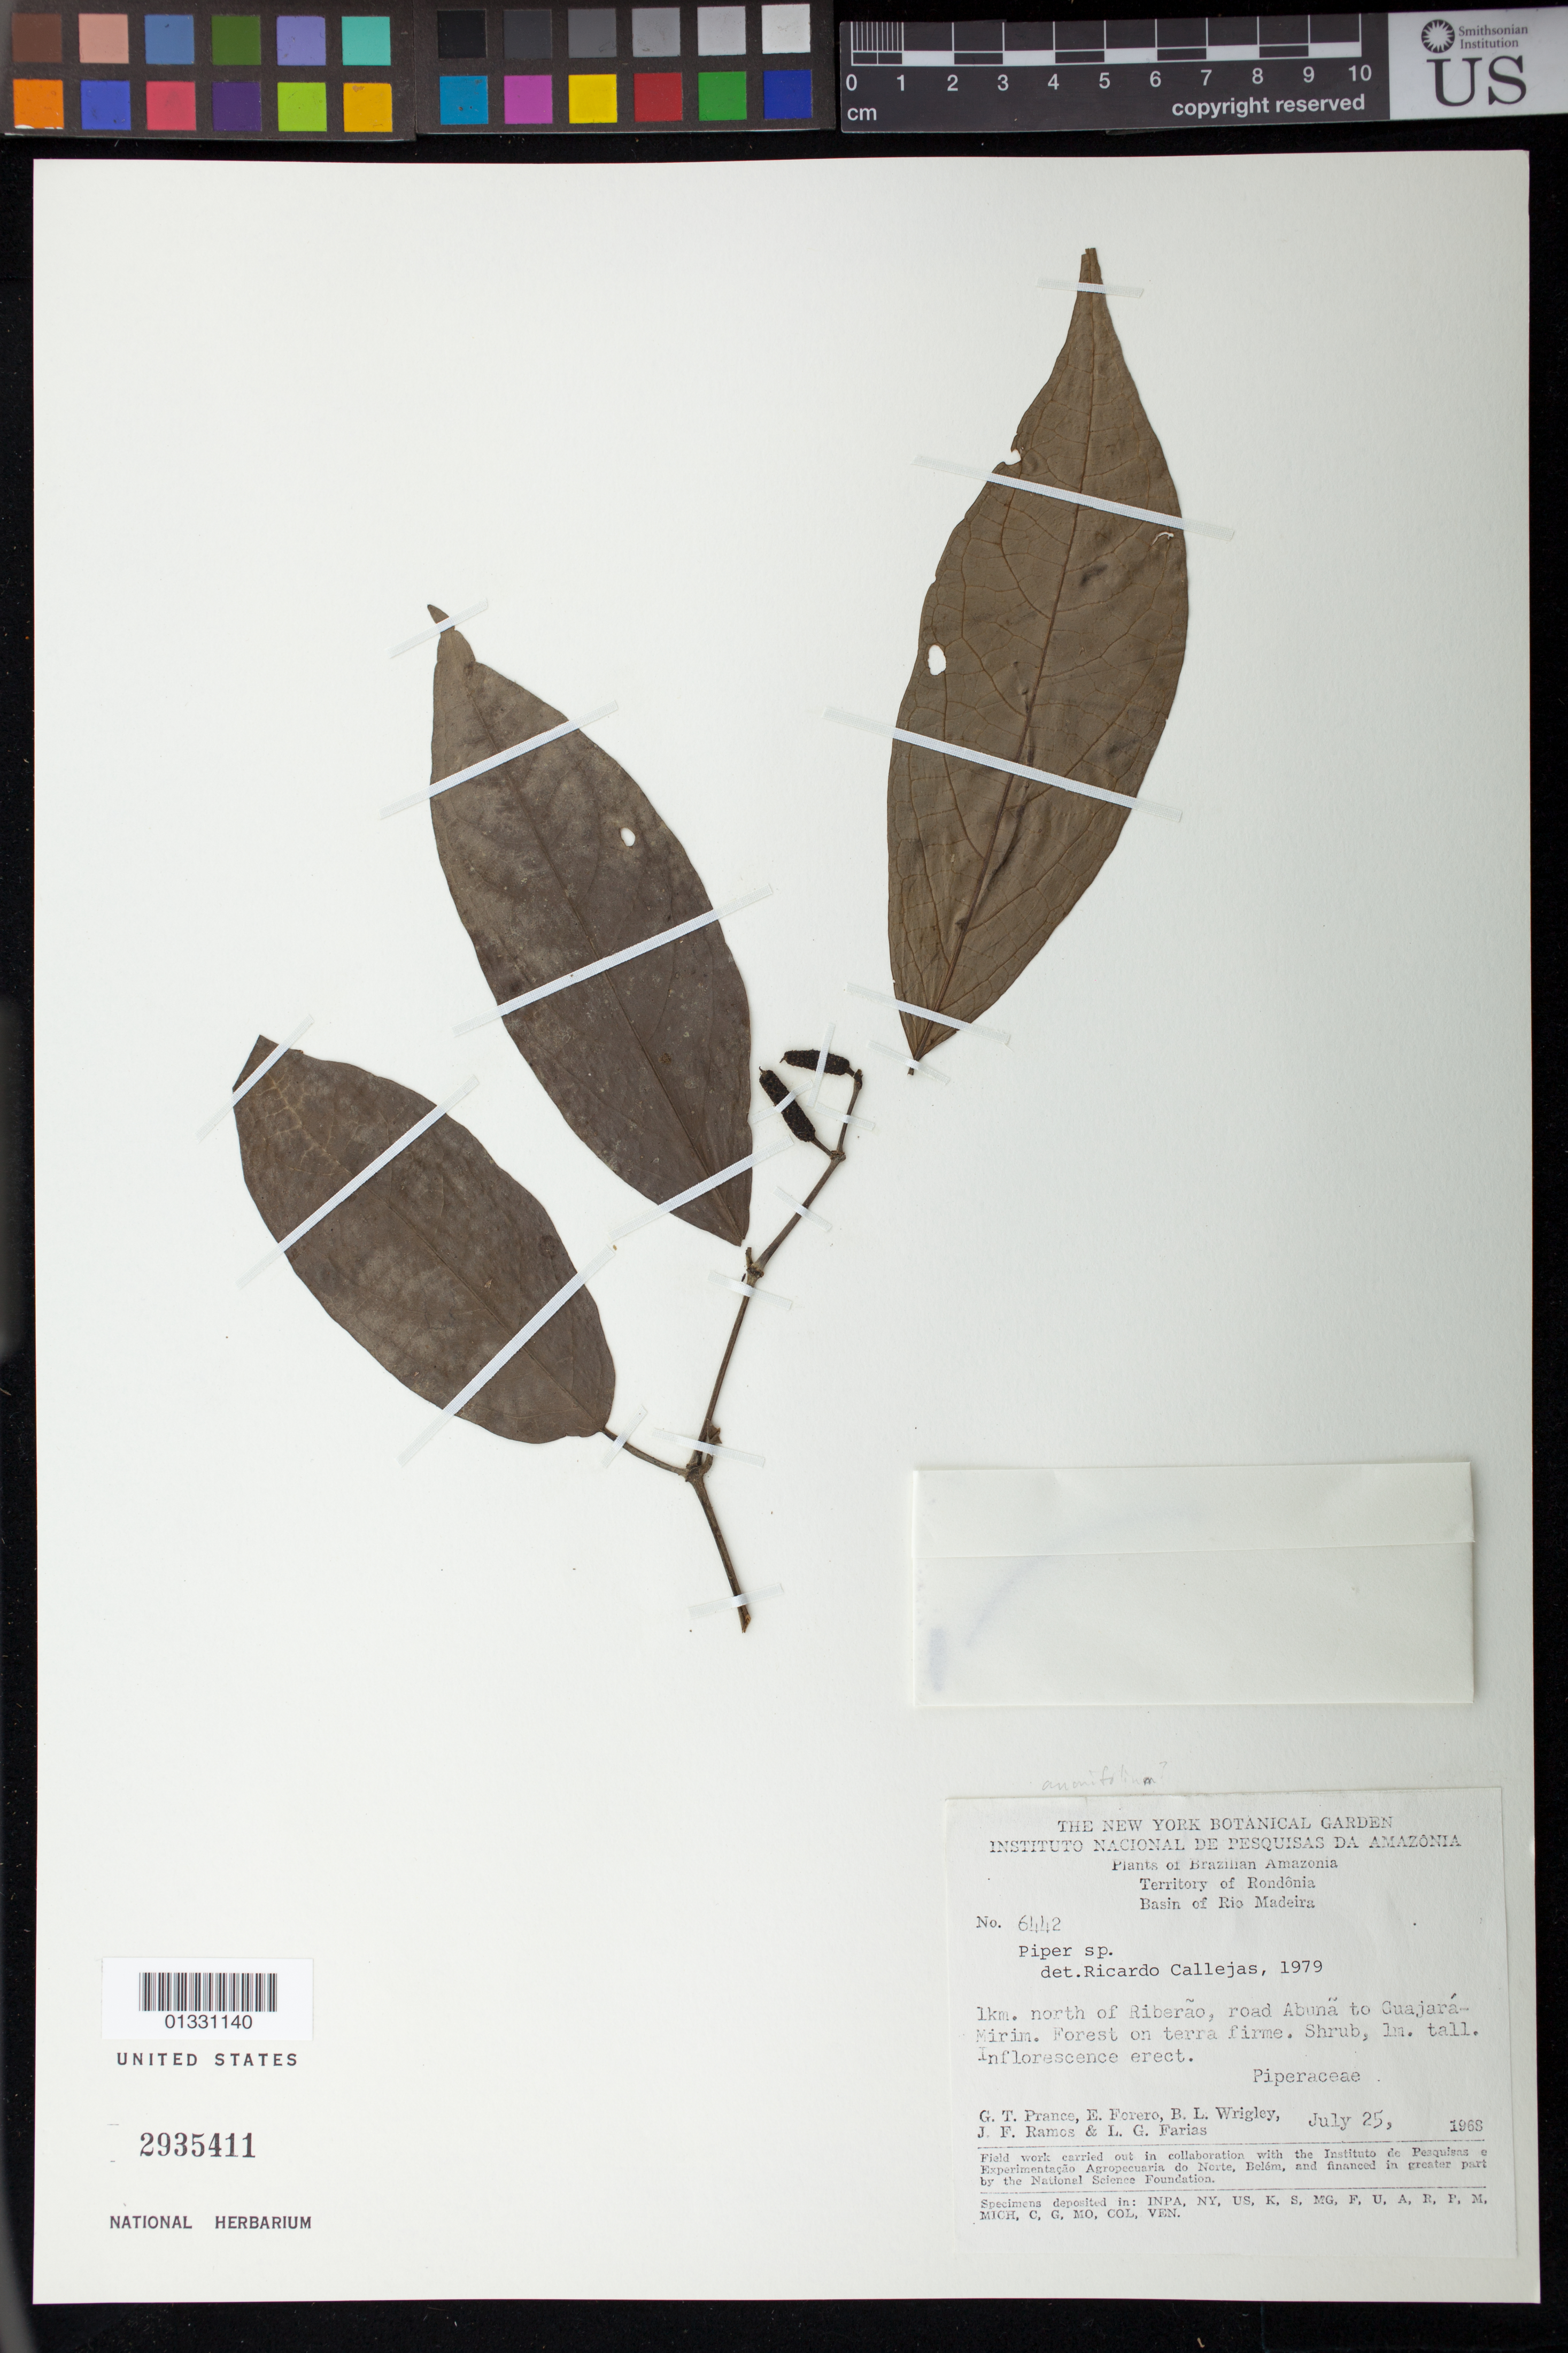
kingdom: Plantae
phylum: Tracheophyta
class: Magnoliopsida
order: Piperales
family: Piperaceae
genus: Piper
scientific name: Piper sp.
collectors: G. T. Prance, E. Forero, B. L. Wrigley, J. F. Ramos & L. G. Farias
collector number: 6442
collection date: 1968-07-25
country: Brazil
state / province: Rondônia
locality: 1km north of Ribeirão, road Abunã to Guajará-Mirim.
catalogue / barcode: US 2935411